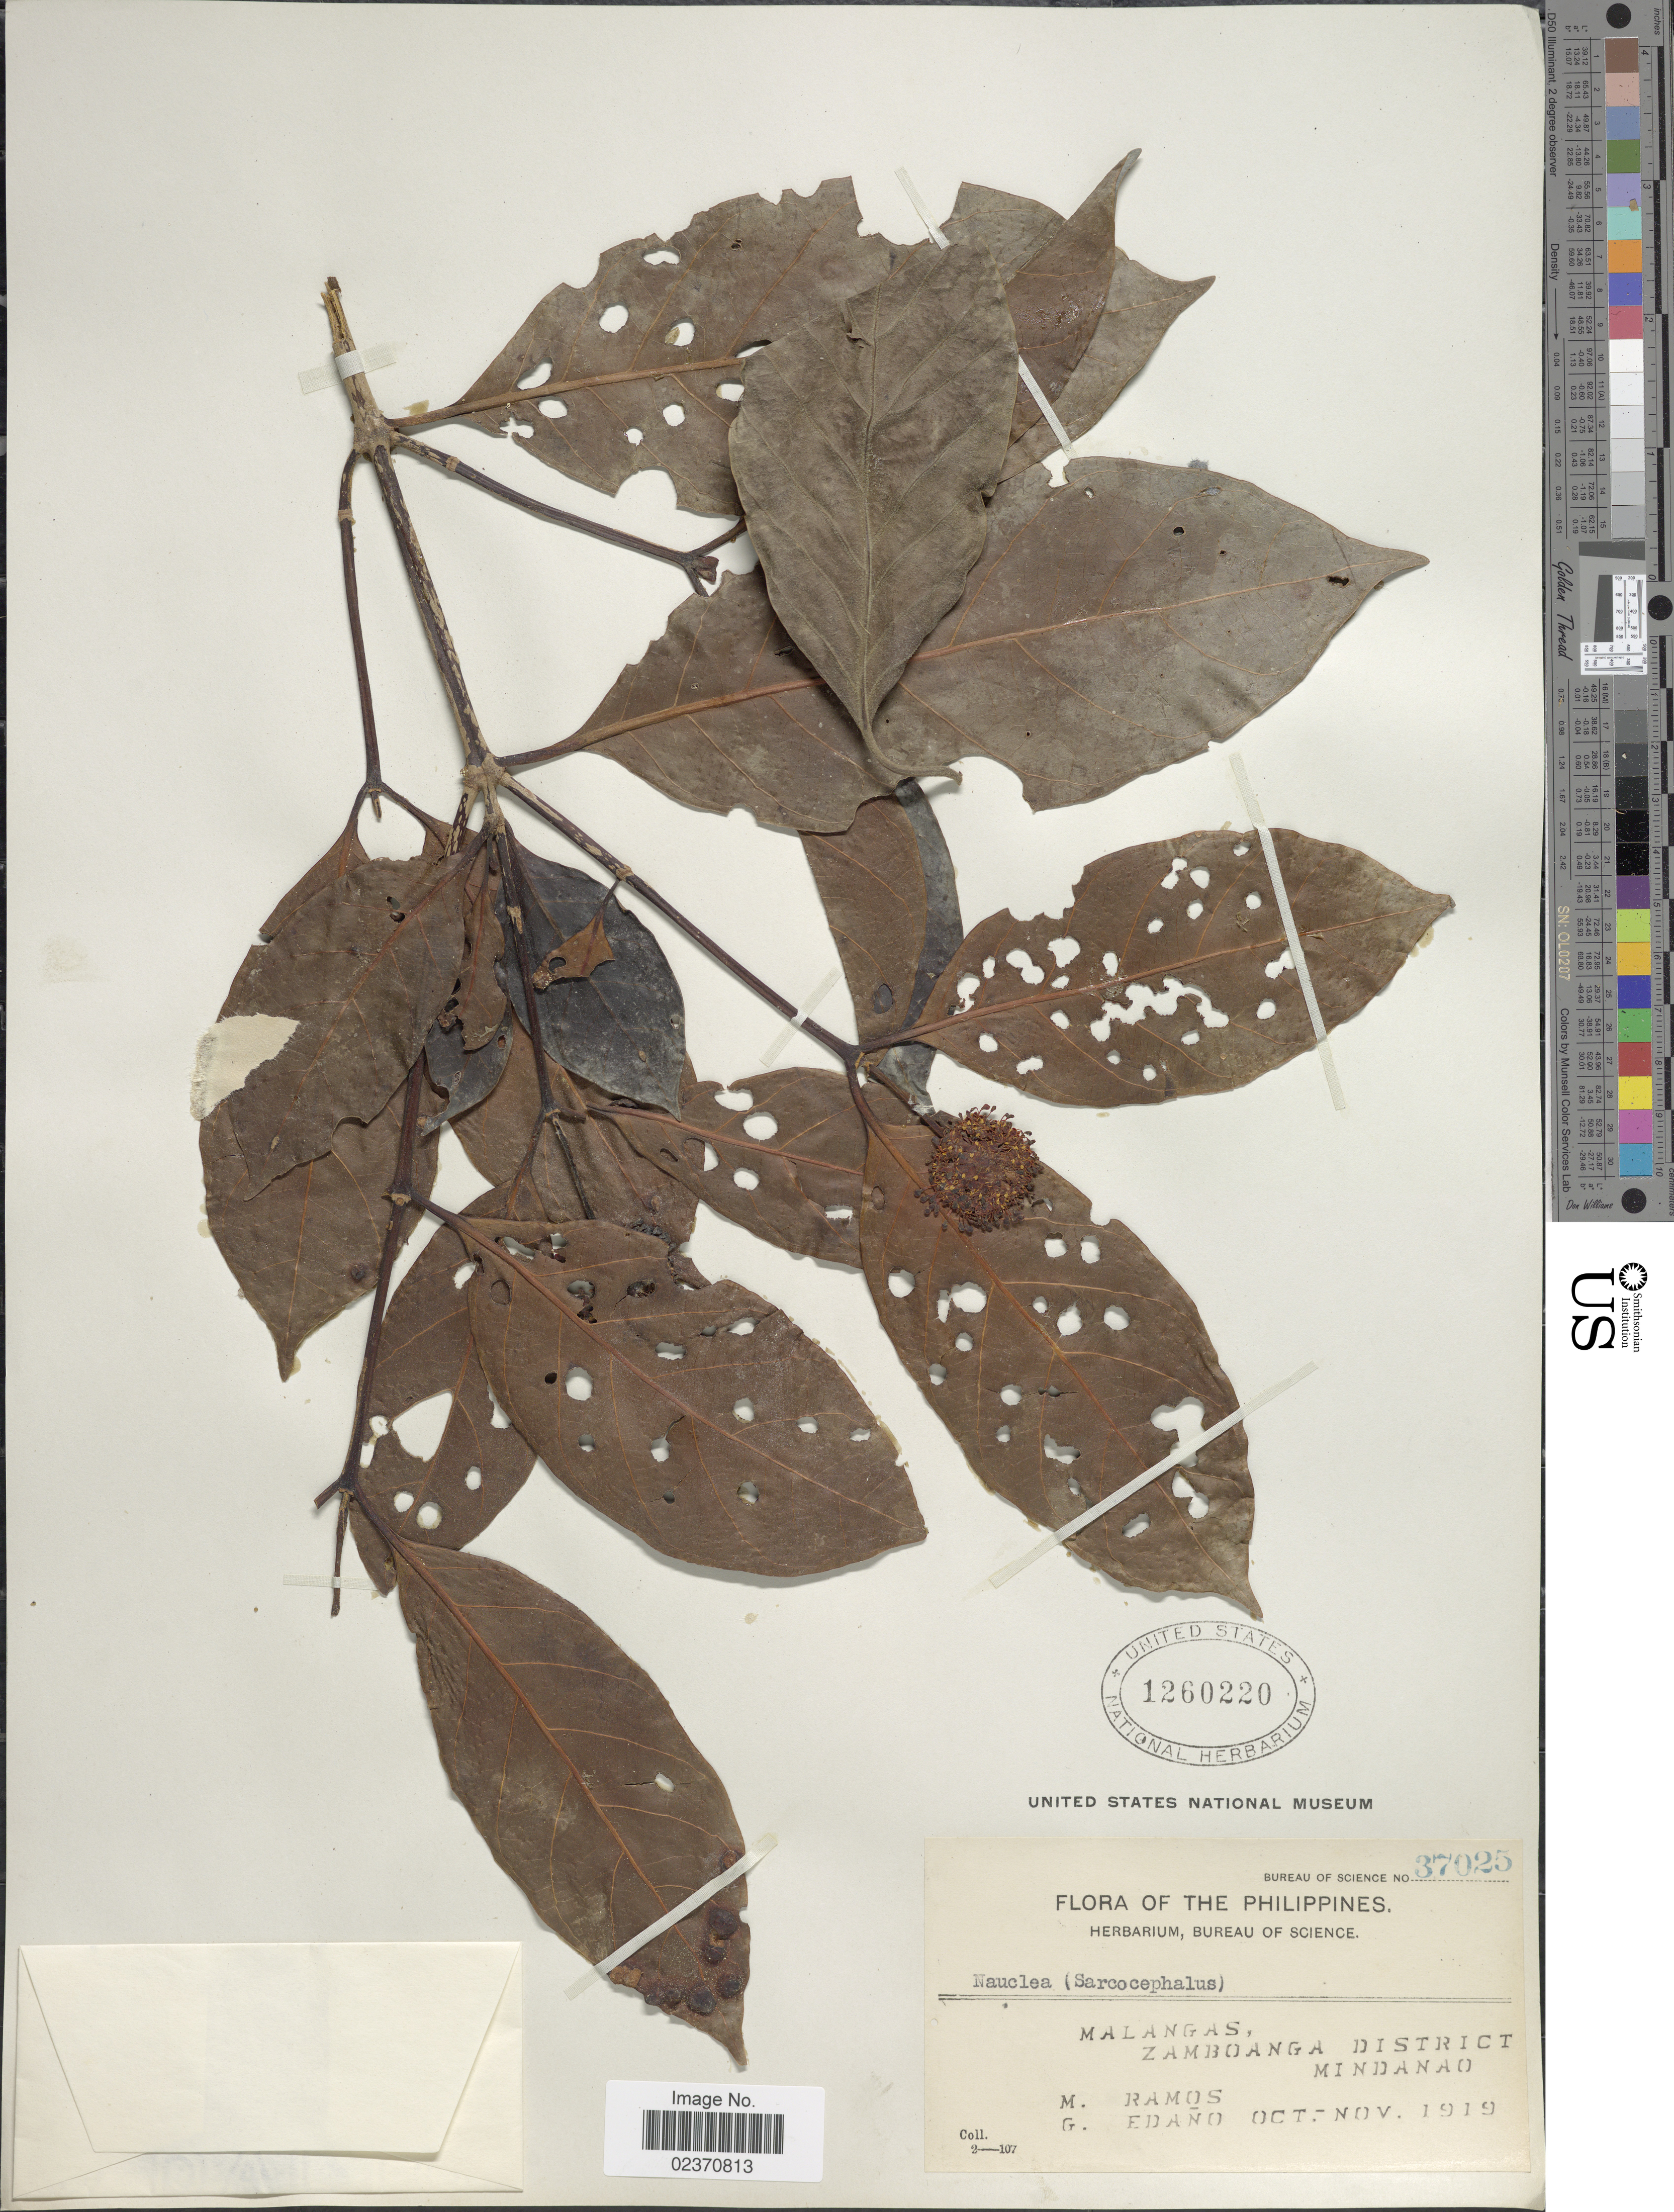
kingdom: Plantae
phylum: Tracheophyta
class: Magnoliopsida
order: Gentianales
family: Rubiaceae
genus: Nauclea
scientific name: Nauclea sp.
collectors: M. Ramos & G. Edaño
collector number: Bureau of Science 37025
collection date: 1919-10/1919-11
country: Philippines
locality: Malangas, Zamboanga District, Mindanao.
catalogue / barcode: US 1260220